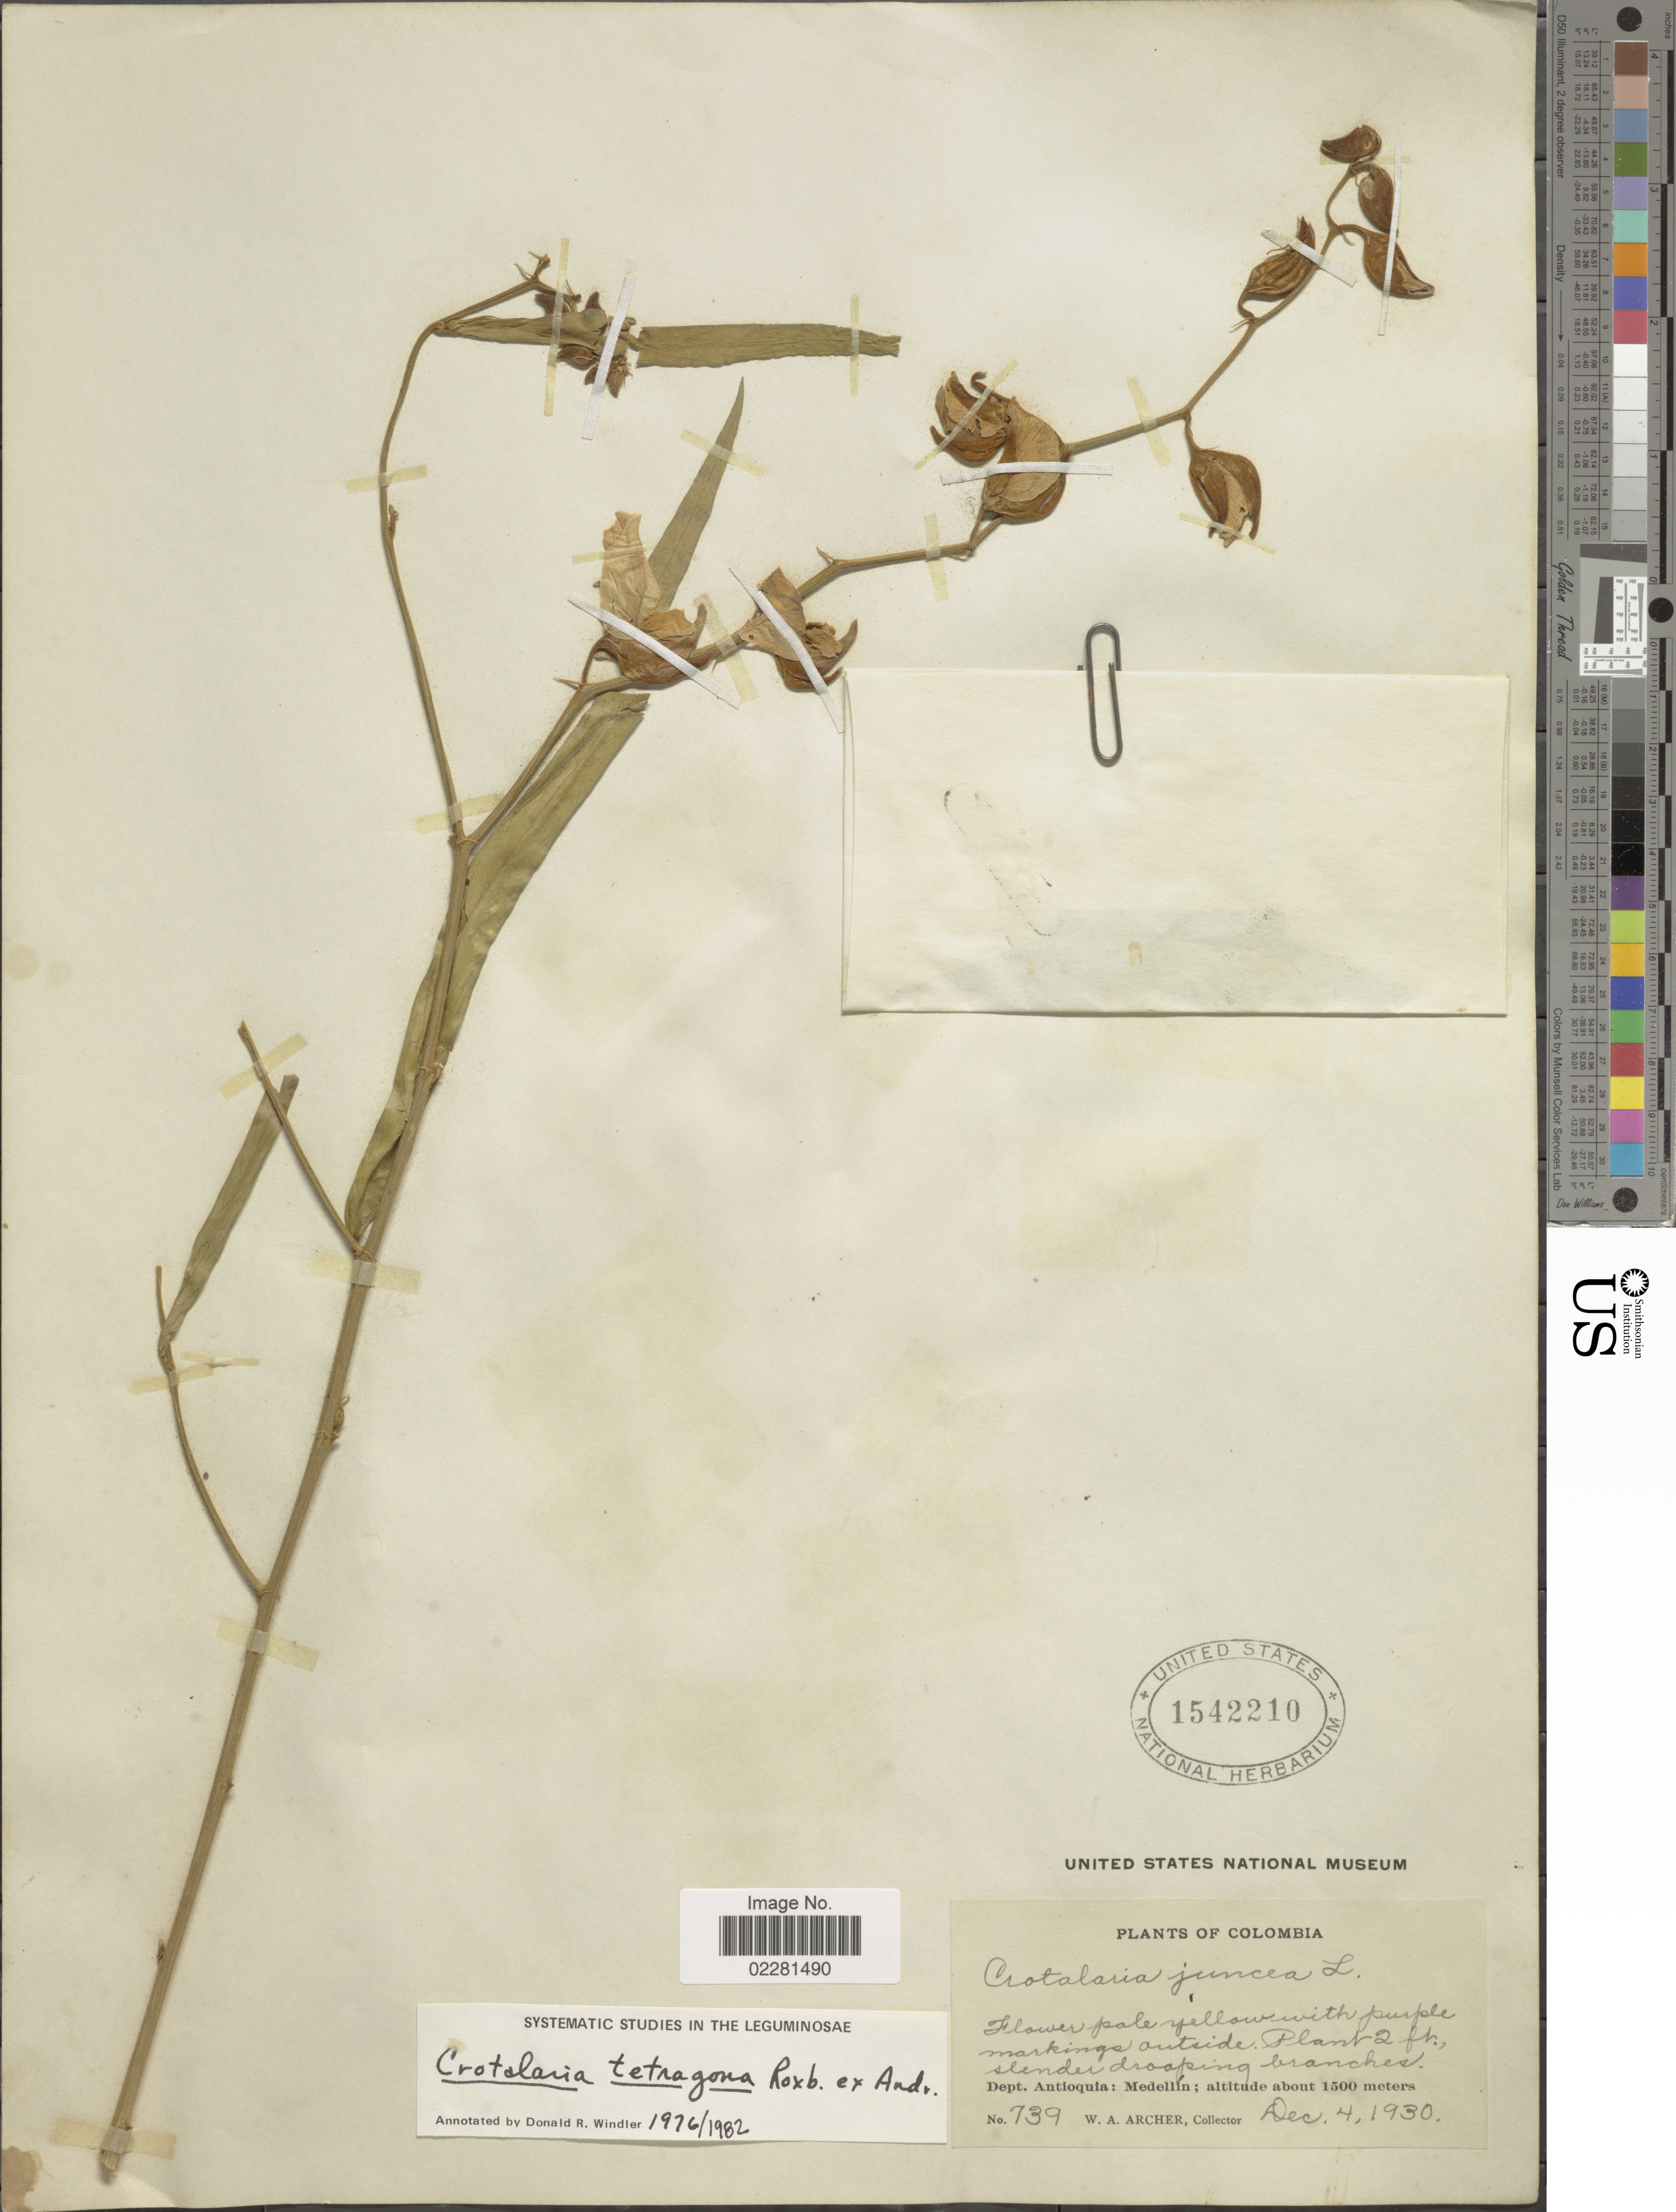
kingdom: Plantae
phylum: Tracheophyta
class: Magnoliopsida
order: Fabales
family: Fabaceae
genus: Crotalaria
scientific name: Crotalaria tetragona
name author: Roxb. ex Andrews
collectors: W. A. Archer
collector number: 739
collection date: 1930-12-04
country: Colombia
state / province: Antioquia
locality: Medellin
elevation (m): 1500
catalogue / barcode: US 1542210